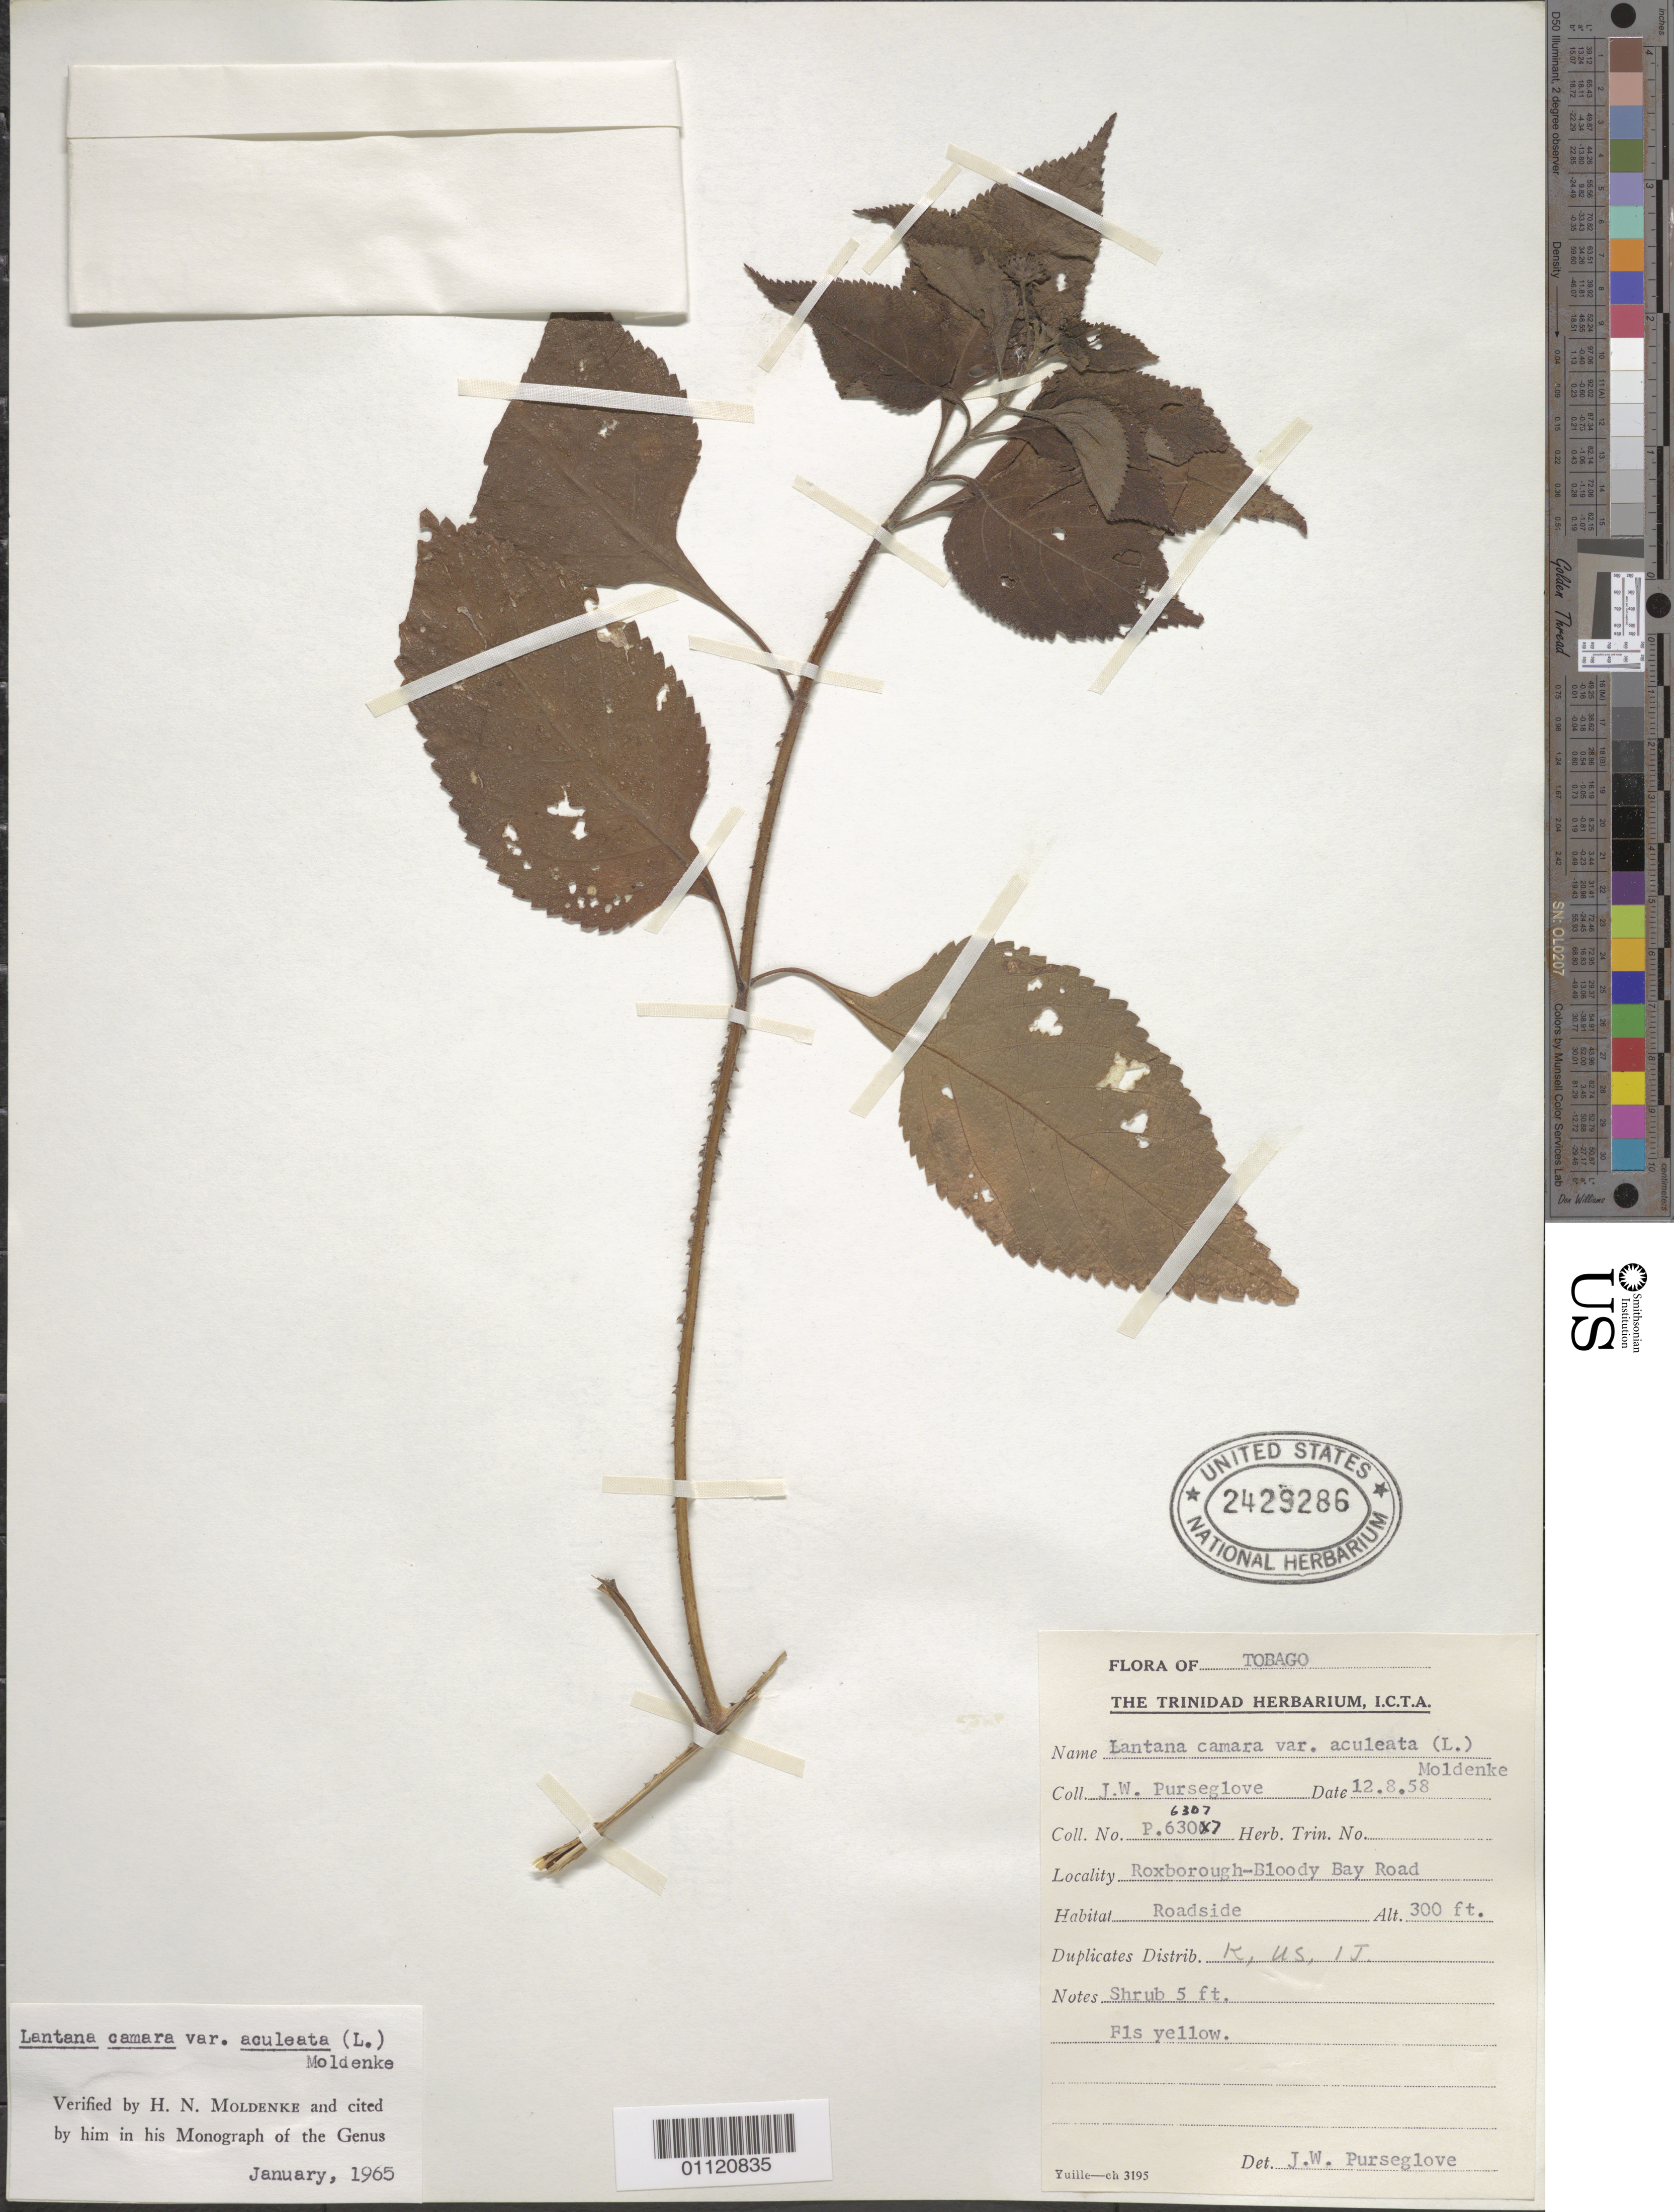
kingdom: Plantae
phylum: Tracheophyta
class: Magnoliopsida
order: Lamiales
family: Verbenaceae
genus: Lantana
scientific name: Lantana camara var. aculeata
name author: (L.) Moldenke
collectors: J. Purseglove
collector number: P.6307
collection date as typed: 12 Apr 1958 or 08 Dec 1958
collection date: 1958-04-12 or 1958-12-08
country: Trinidad and Tobago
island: Tobago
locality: Roxborough-Bloody Bay Road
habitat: roadside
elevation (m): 91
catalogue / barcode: US 2429286